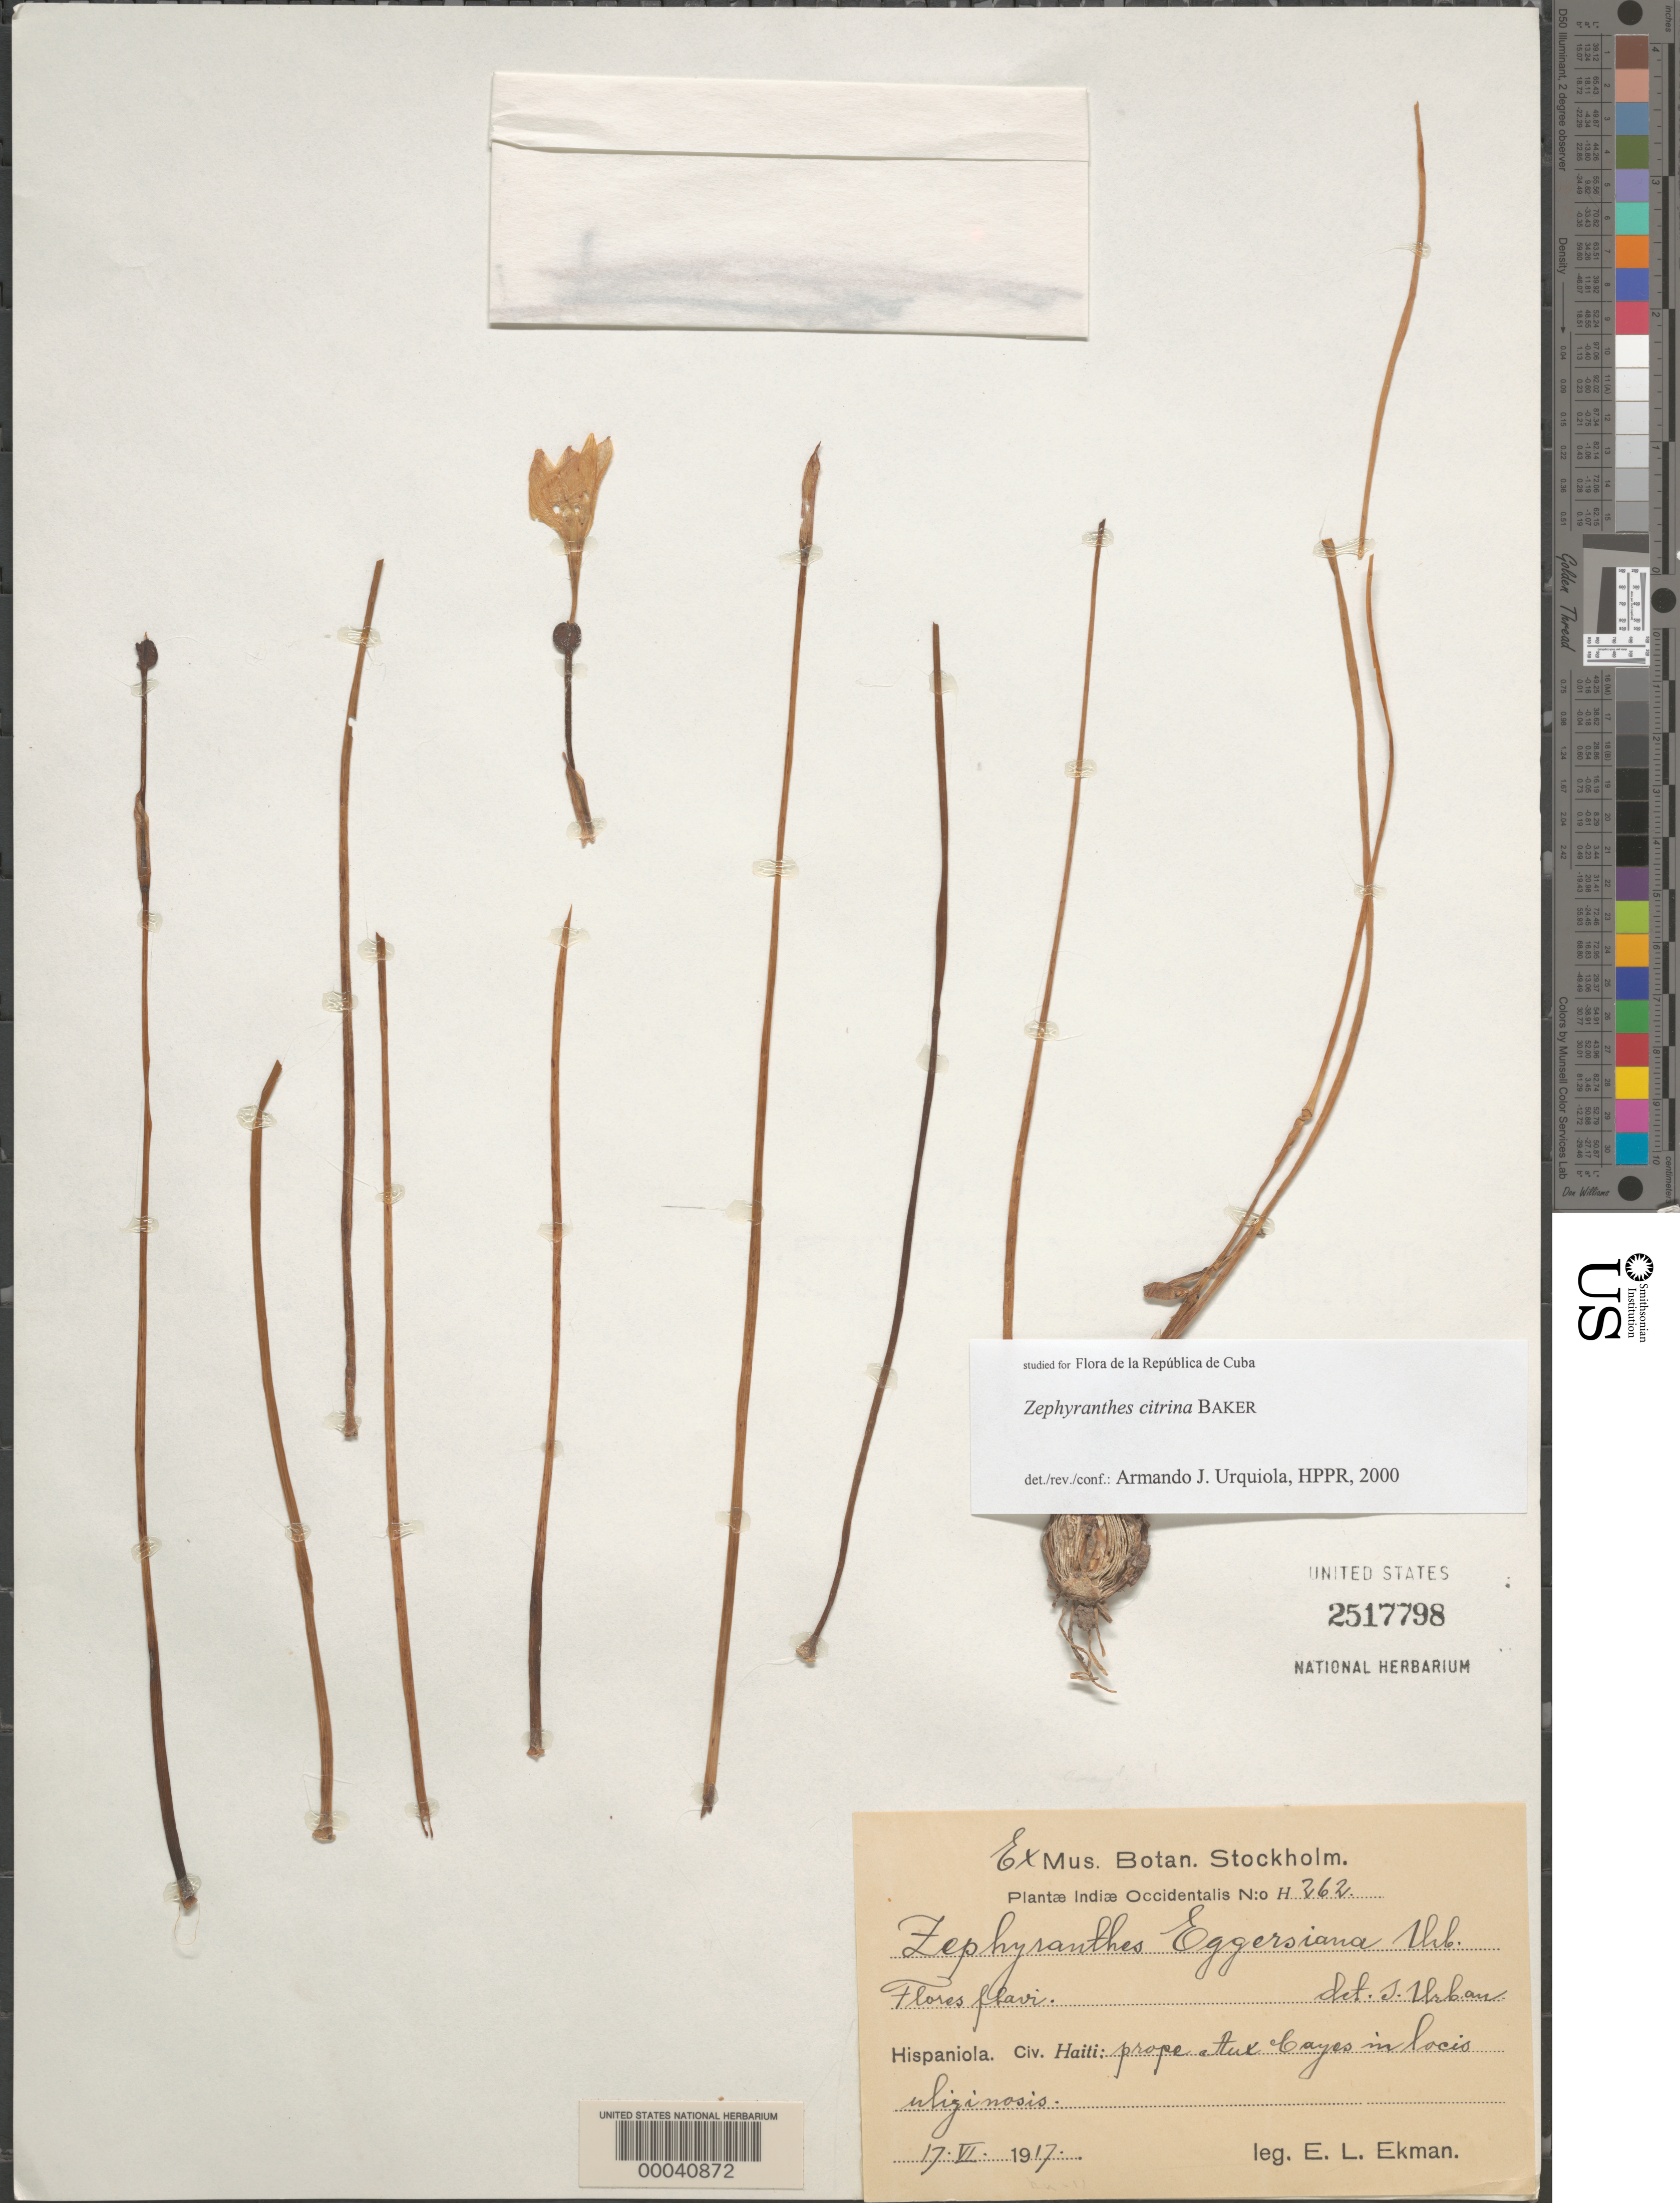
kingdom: Plantae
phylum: Tracheophyta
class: Liliopsida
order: Asparagales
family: Amaryllidaceae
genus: Zephyranthes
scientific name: Zephyranthes citrina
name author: Baker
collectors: E. L. Ekman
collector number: H262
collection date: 1917-07-17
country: Haiti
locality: Indiæ Occidentalis. Hispaniola. Civ. Haiti: prope altur Cayes in locis uliginosis.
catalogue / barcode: US 2517798